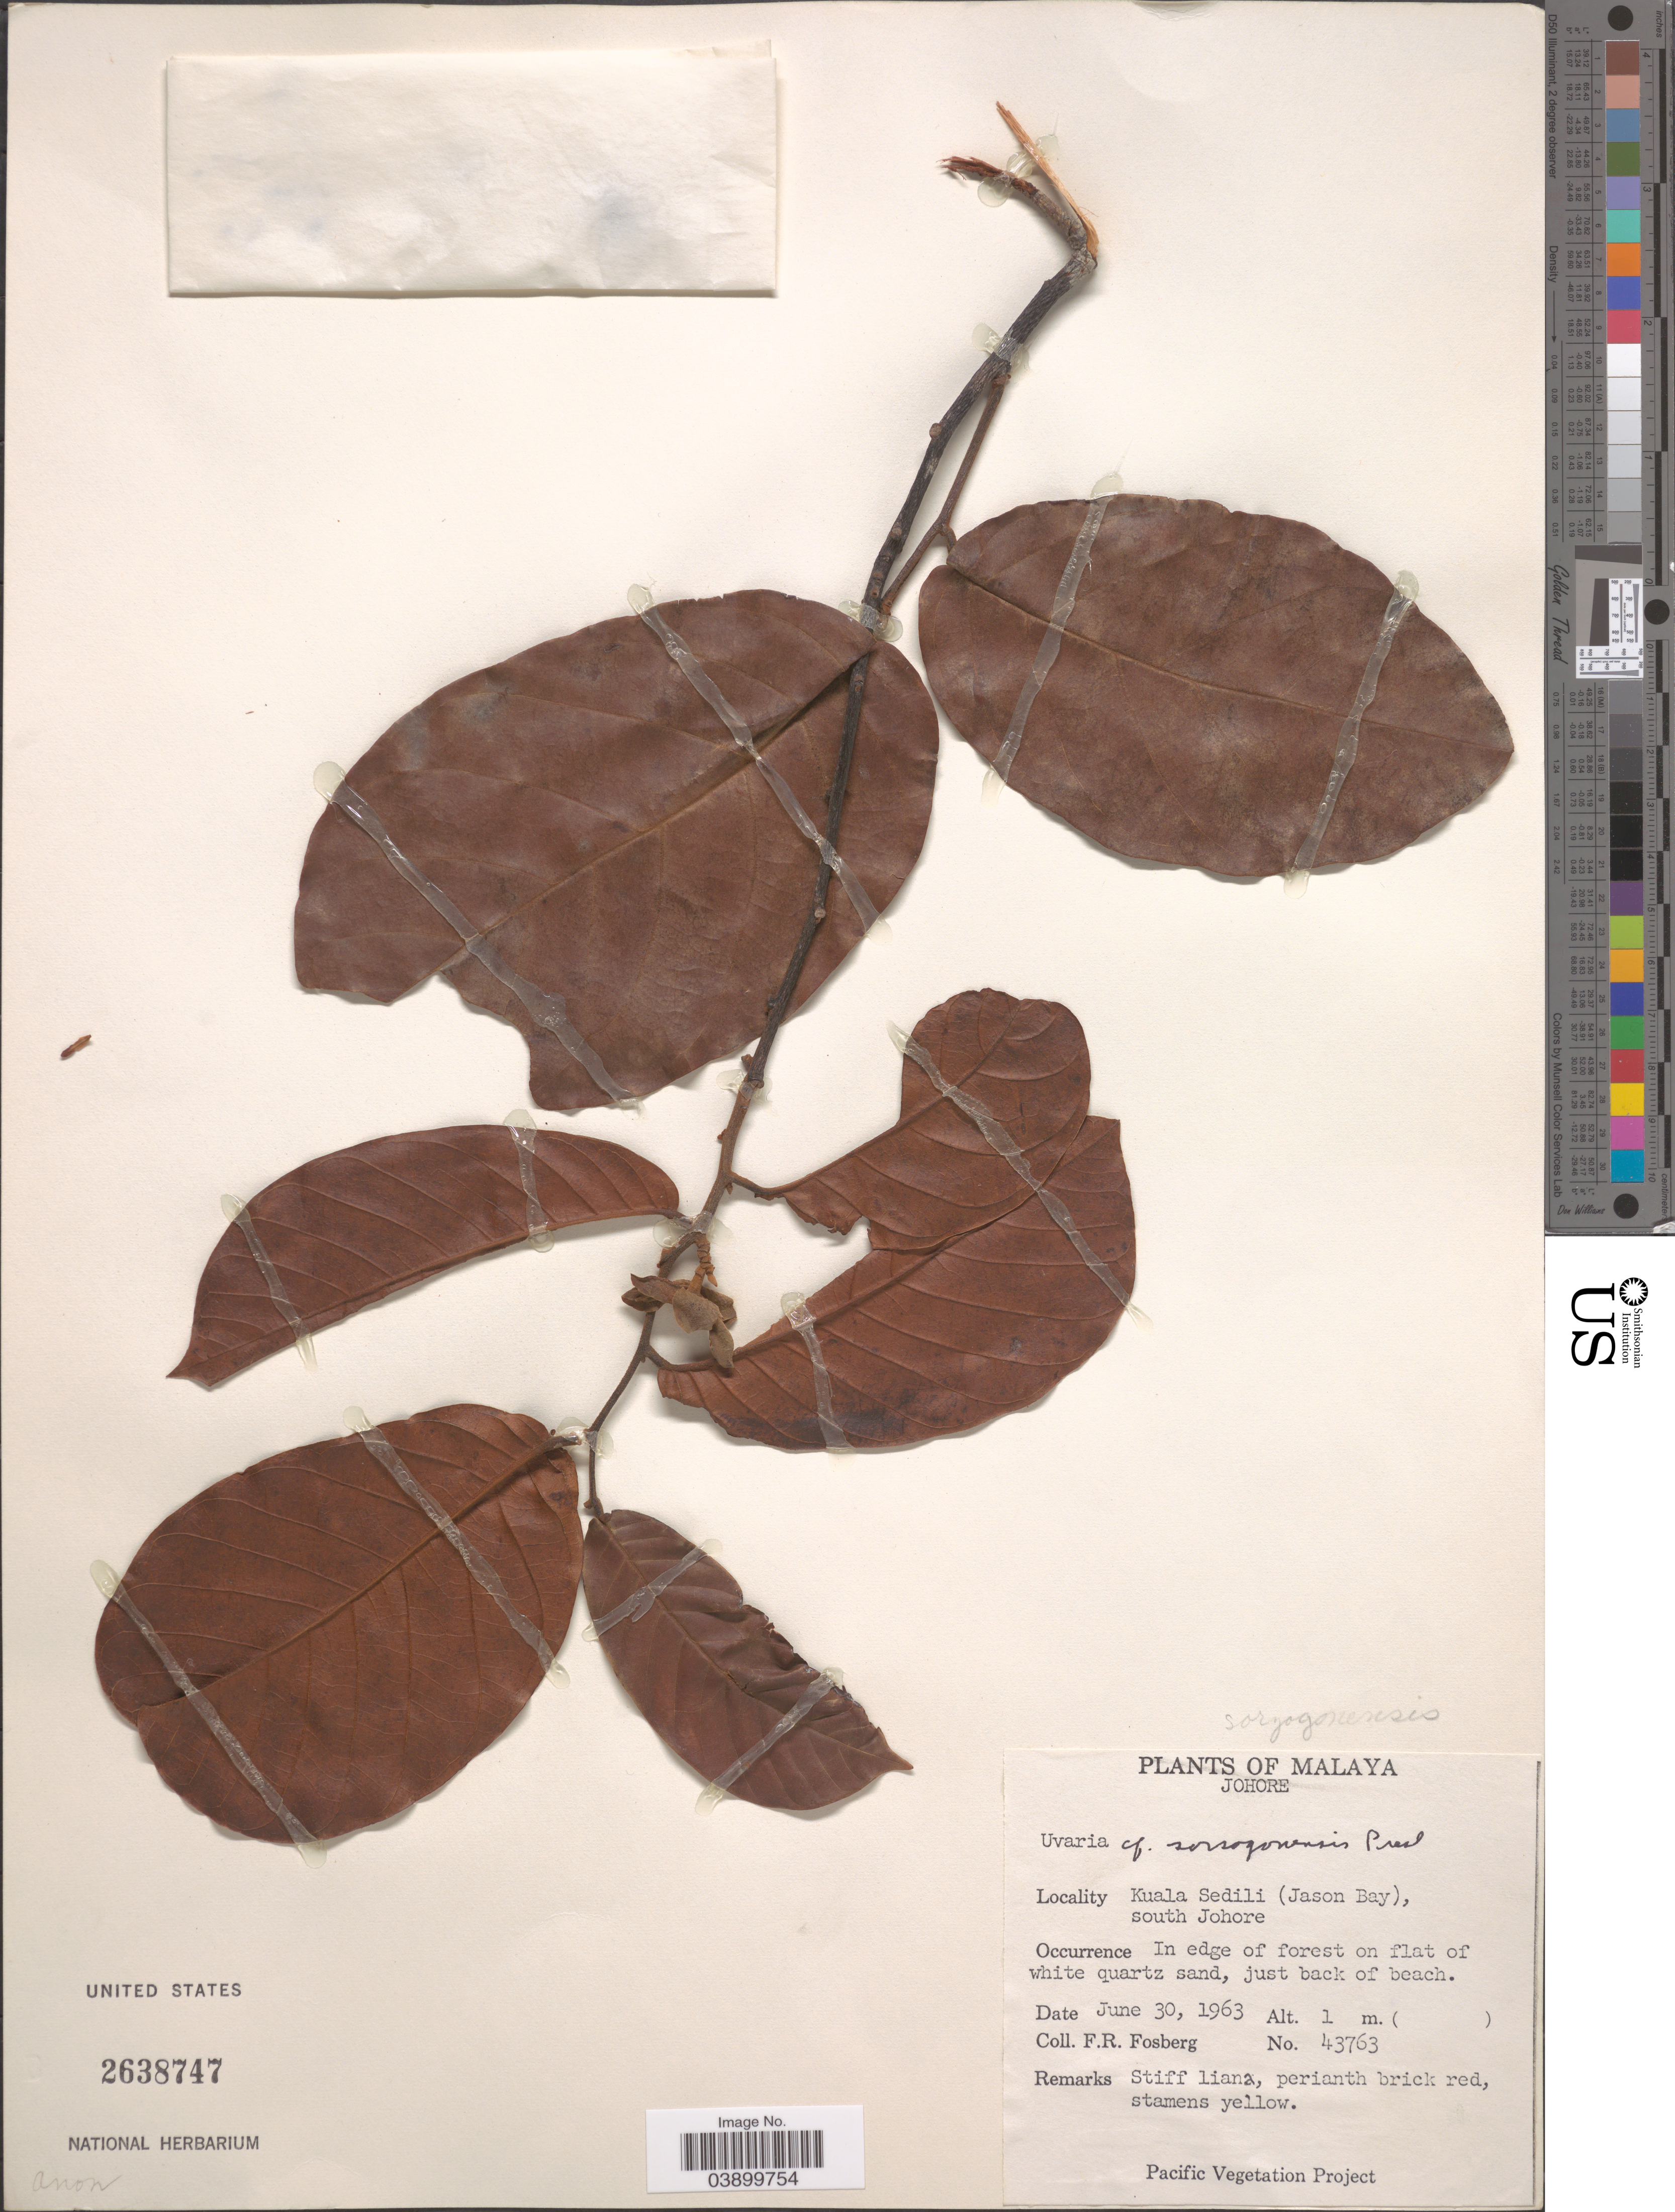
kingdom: Plantae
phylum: Tracheophyta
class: Magnoliopsida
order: Magnoliales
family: Annonaceae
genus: Uvaria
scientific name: Uvaria sorzogonensis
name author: C. Presl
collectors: F. R. Fosberg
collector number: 43763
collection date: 1963-06-30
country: Malaysia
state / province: Johor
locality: Malaya. Johore. Kuala Sedili (Jason Bay), south Johore.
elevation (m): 1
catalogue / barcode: US 2638747